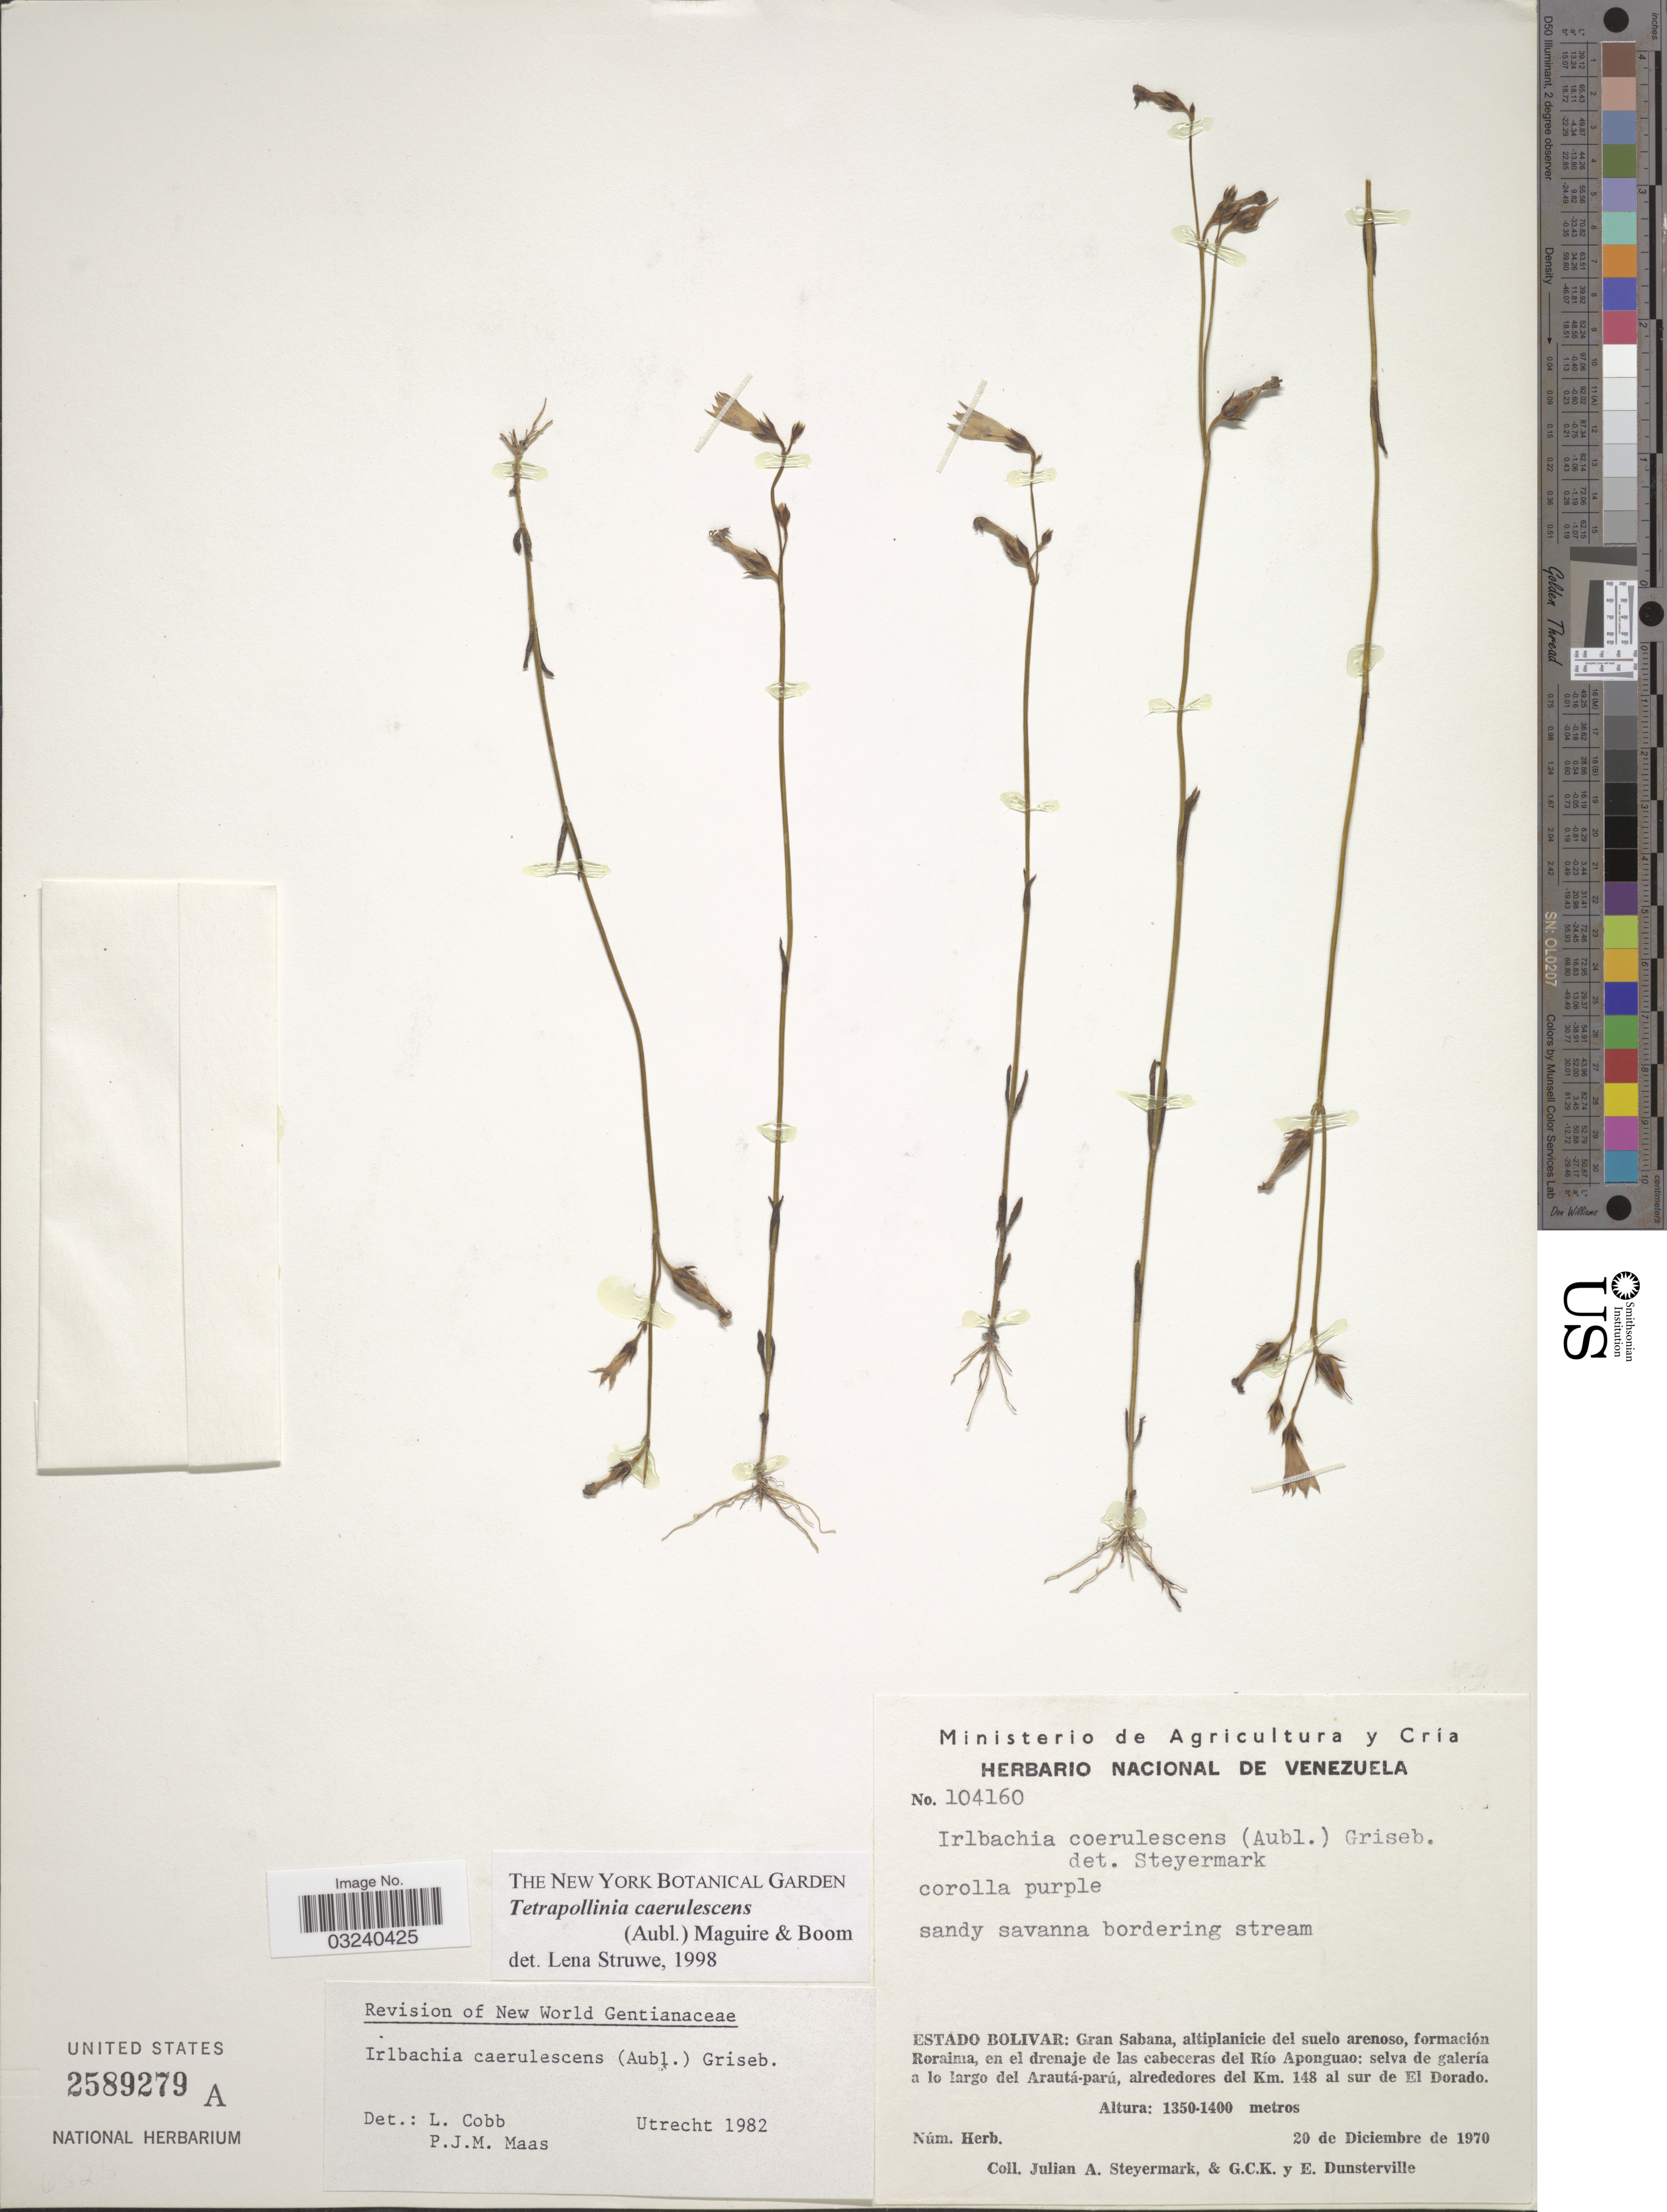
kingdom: Plantae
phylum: Tracheophyta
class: Magnoliopsida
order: Gentianales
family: Gentianaceae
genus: Tetrapollinia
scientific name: Tetrapollinia caerulescens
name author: (Aubl.) Maguire & B.M. Boom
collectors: J. Steyermark, G. C. K. Dunsterville & E. Dunsterville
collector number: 104160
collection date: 1970-12-20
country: Venezuela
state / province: Bolivar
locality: Gran Sabana, altiplanicie del suelo arenoso, formación Roraima, en el drenaje de las cabeceras del Río Aponguao: selva de galería a lo largo del Arautá-parú, alrededores del Km. 148 al sur de El Dorado.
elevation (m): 1350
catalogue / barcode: US 2589279A